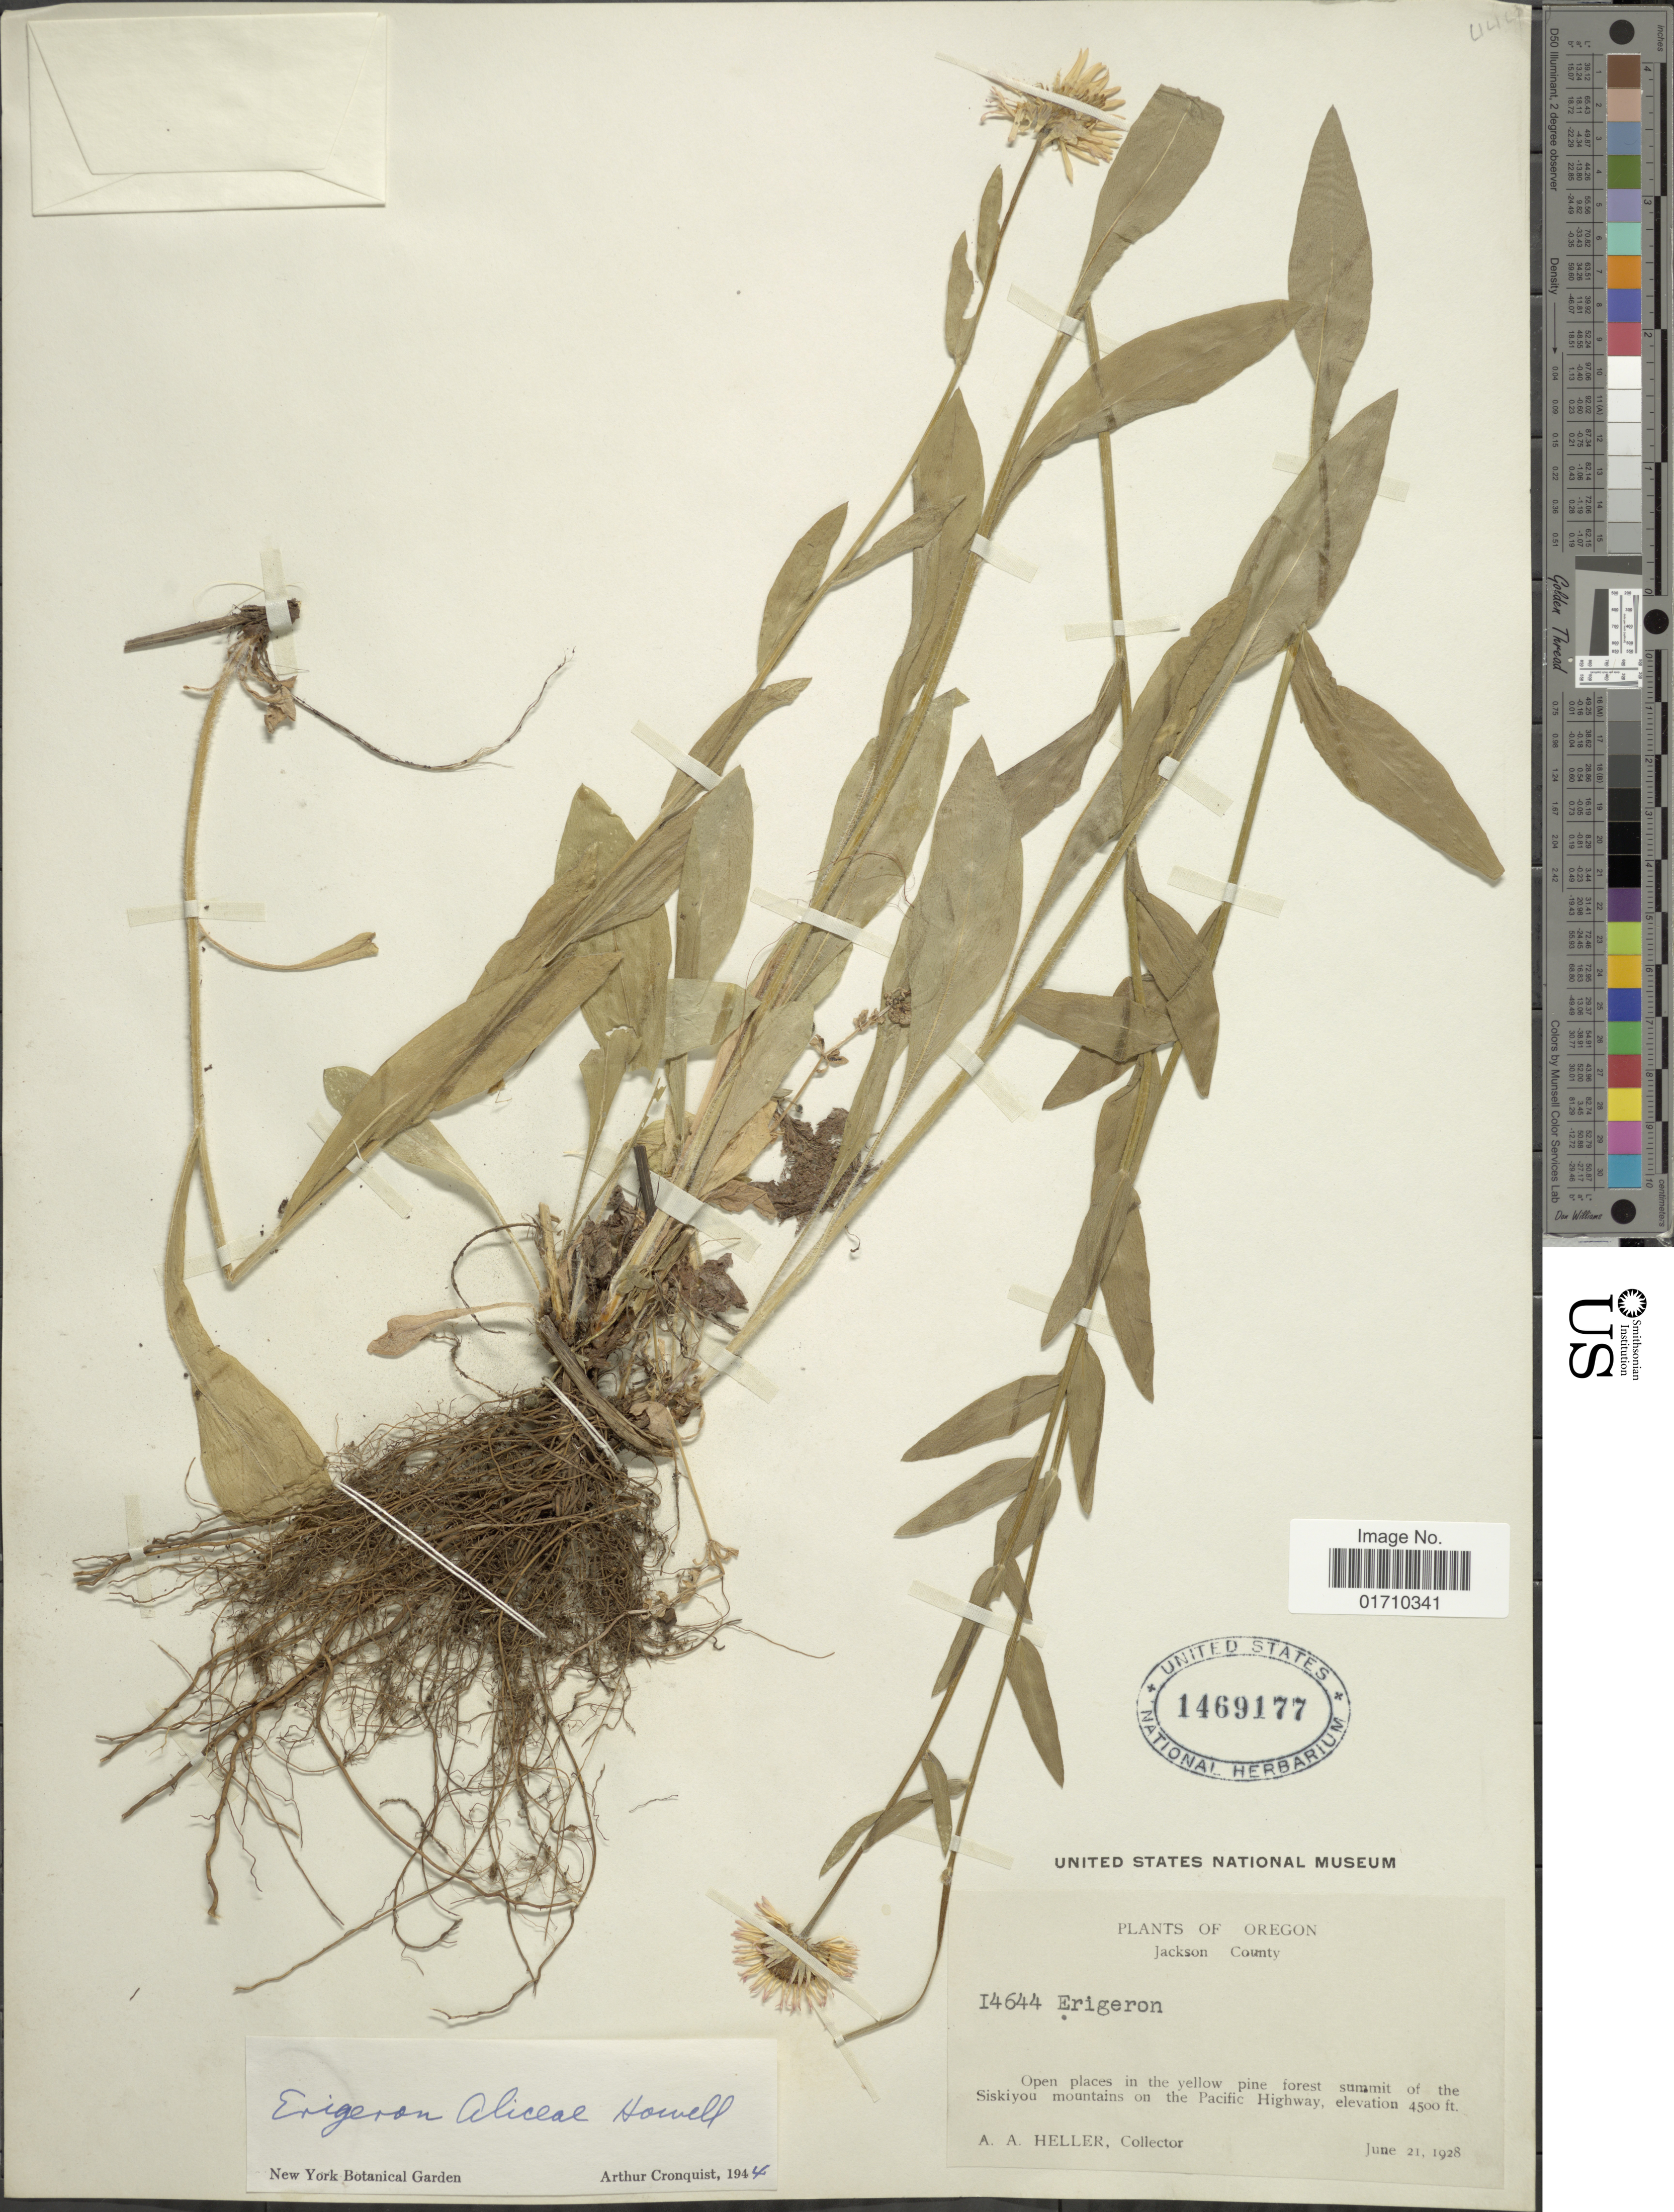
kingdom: Plantae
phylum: Tracheophyta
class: Magnoliopsida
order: Asterales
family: Asteraceae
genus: Erigeron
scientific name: Erigeron aliceae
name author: Howell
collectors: A. A. Heller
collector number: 14644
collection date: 1928-06-21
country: United States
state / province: Oregon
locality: Jackson County, Open places in the yellow pine forest summit of the Siskiyou mountains on the Pacific Highway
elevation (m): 1372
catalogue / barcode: US 1469177